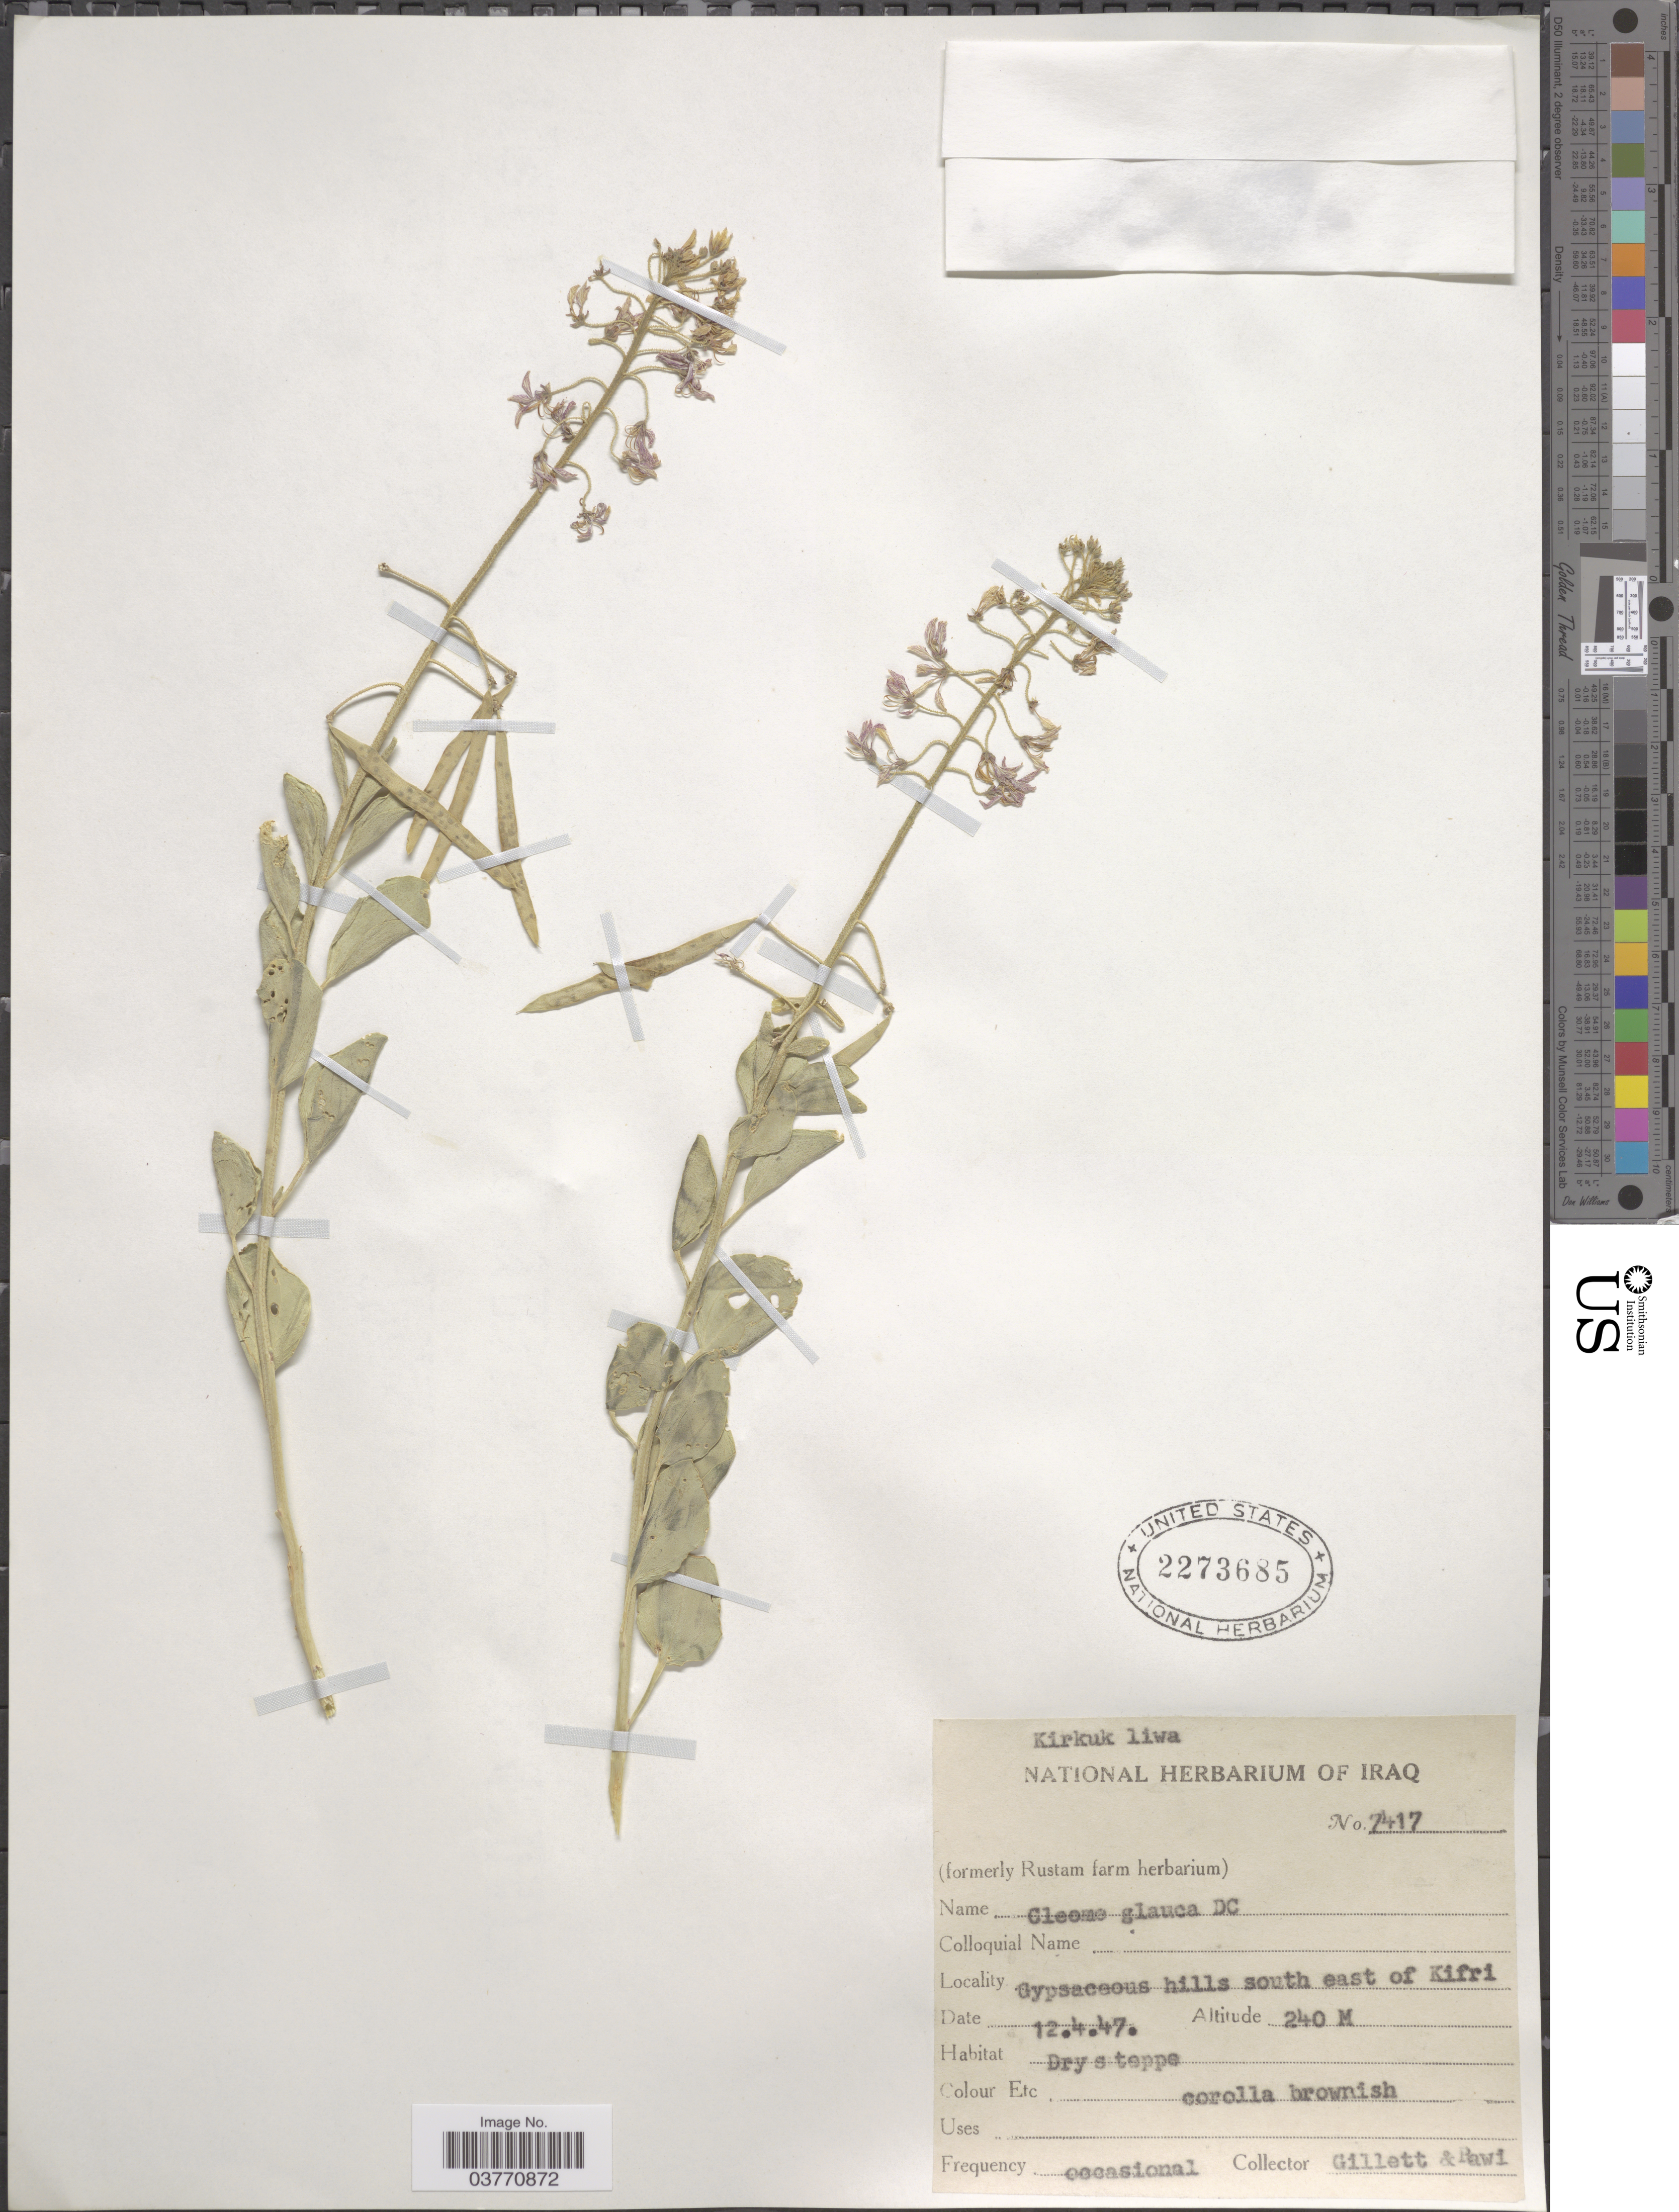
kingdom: Plantae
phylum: Tracheophyta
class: Magnoliopsida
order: Brassicales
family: Cleomaceae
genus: Cleome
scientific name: Cleome glaucescens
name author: DC.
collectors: Gillett, -- & -. Rawi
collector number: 7417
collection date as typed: Transcribed d/m/y: 12/4/47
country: Iraq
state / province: Kirkūk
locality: Kirkuk liwa. Gypsaceous hills south east of Kifri.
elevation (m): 240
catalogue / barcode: US 2273685